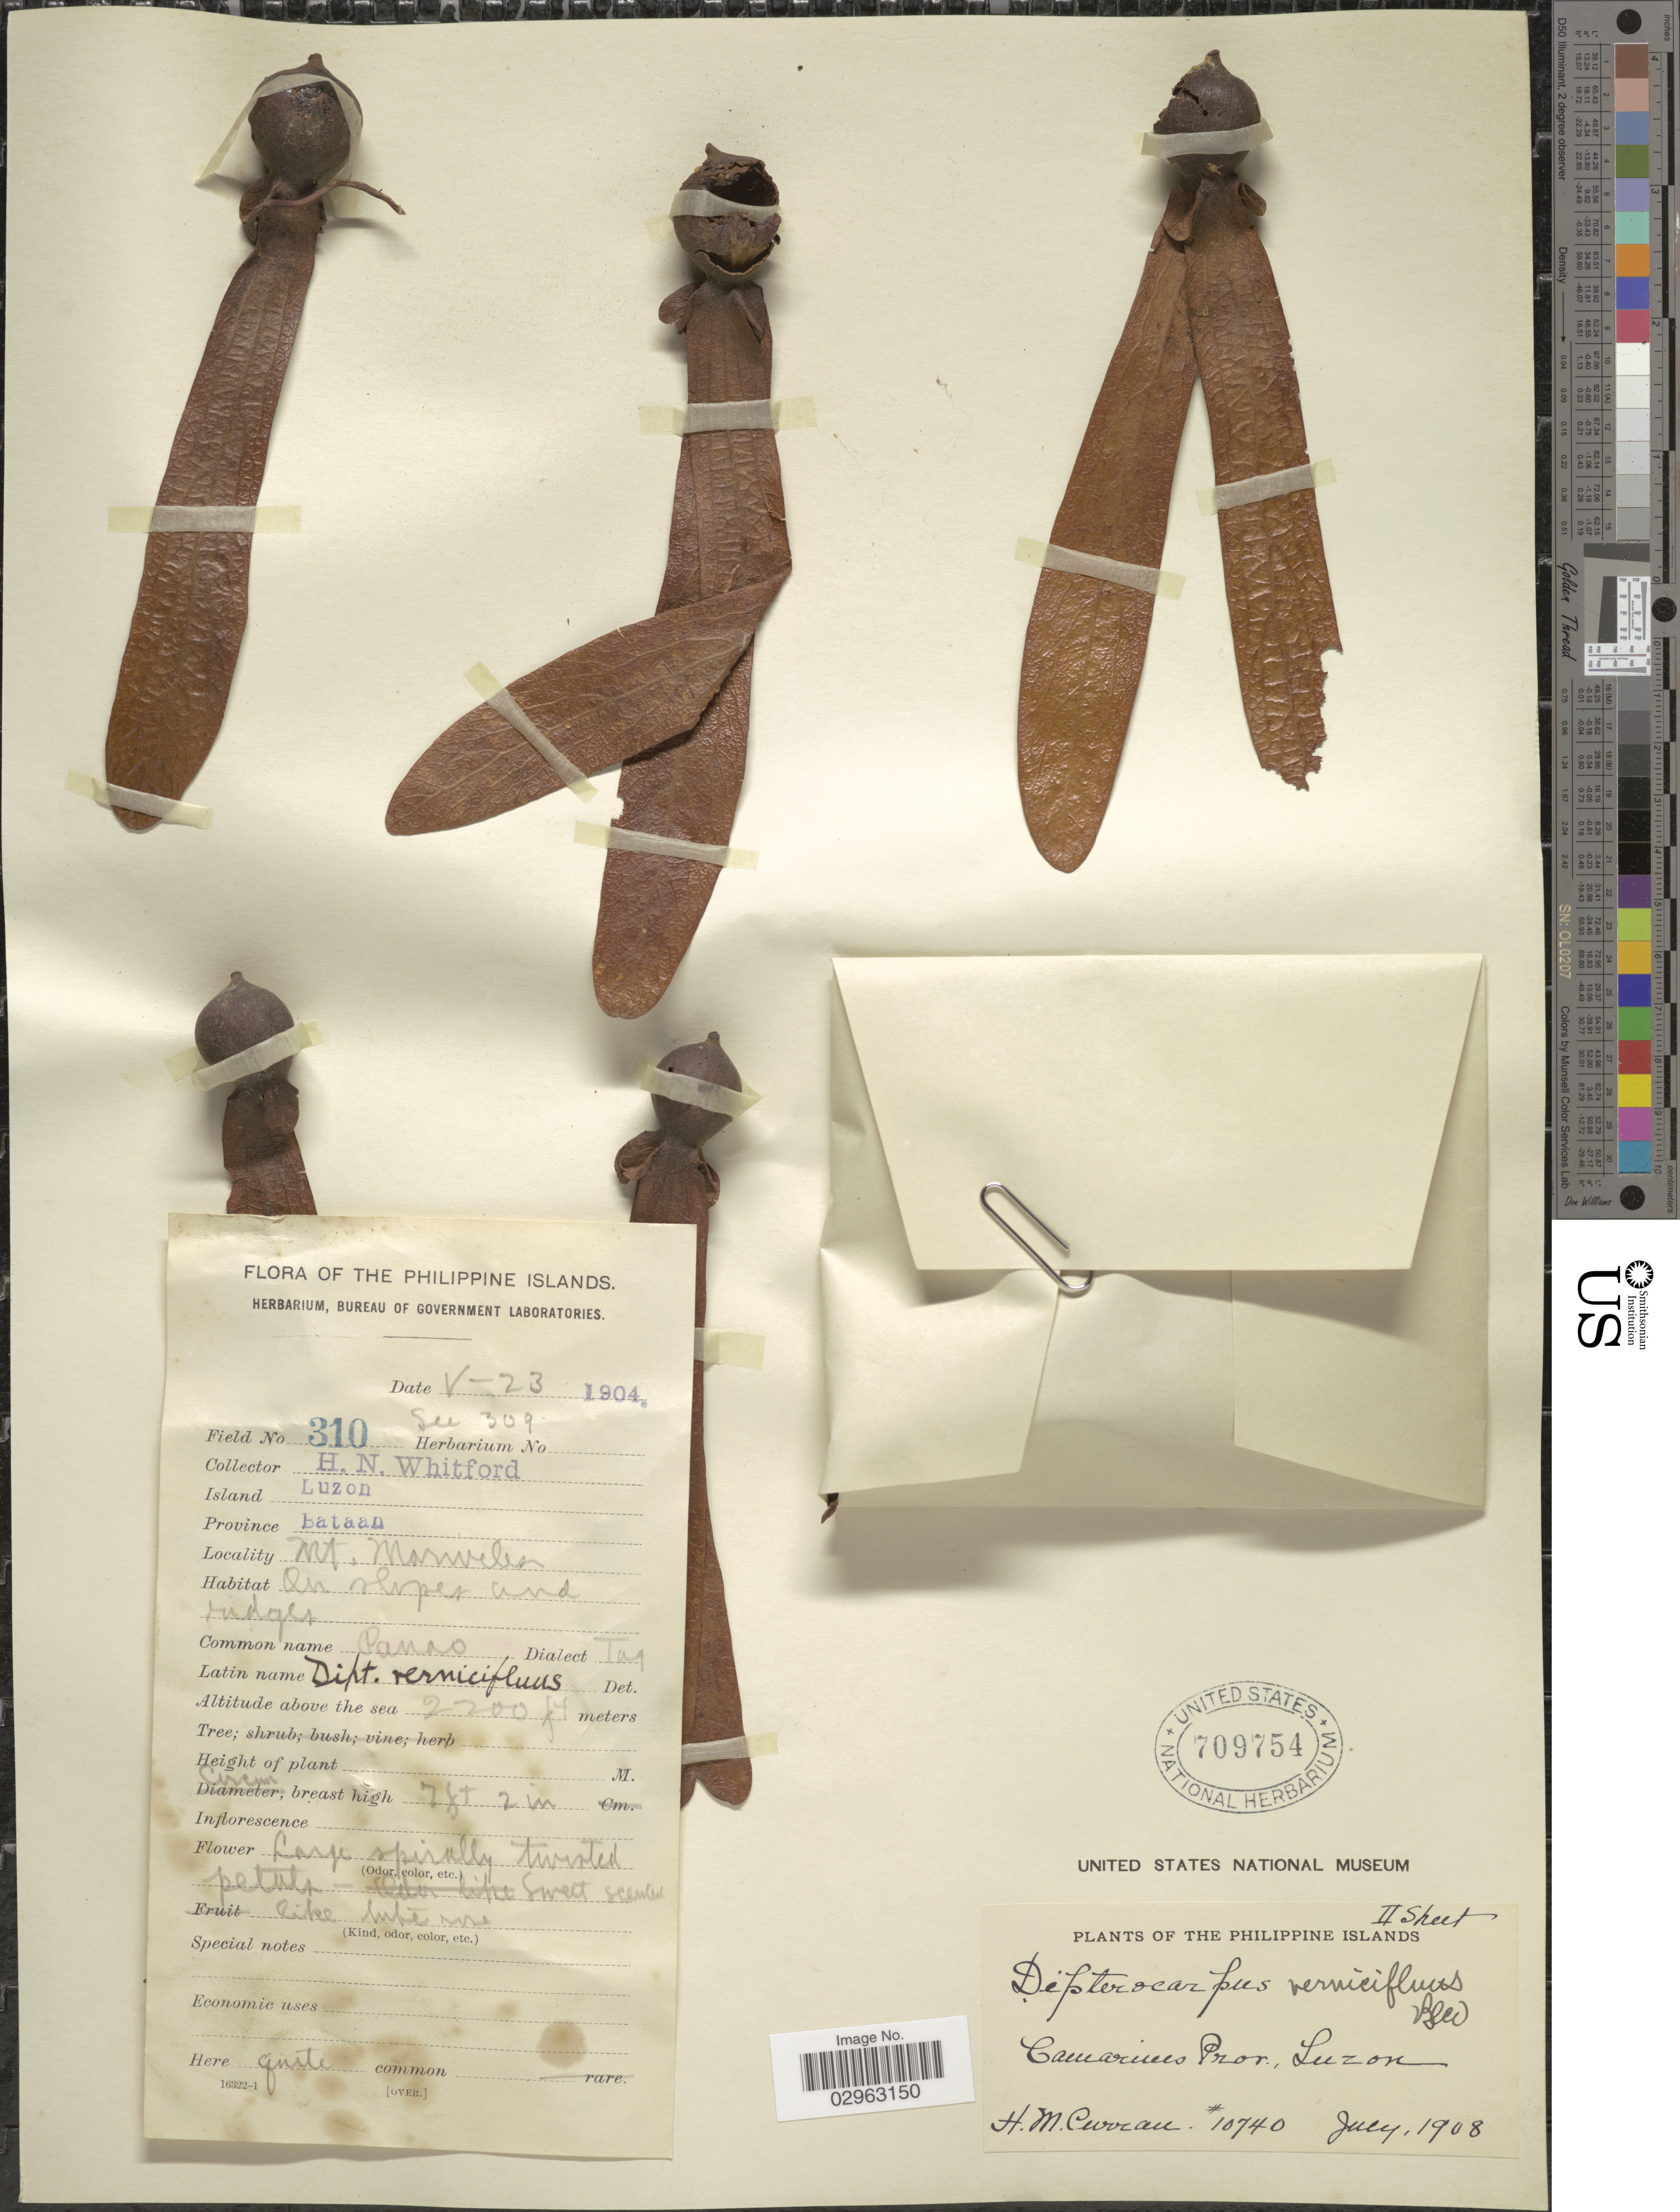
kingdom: Plantae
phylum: Tracheophyta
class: Magnoliopsida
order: Malvales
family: Dipterocarpaceae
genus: Dipterocarpus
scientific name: Dipterocarpus vernicifluus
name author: Blanco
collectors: H. N. Whitford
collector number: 310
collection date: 1904-05-23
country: Philippines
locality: Island Luzon, Province Bataan, Mt. Mariveles.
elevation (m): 671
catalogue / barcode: US 709754